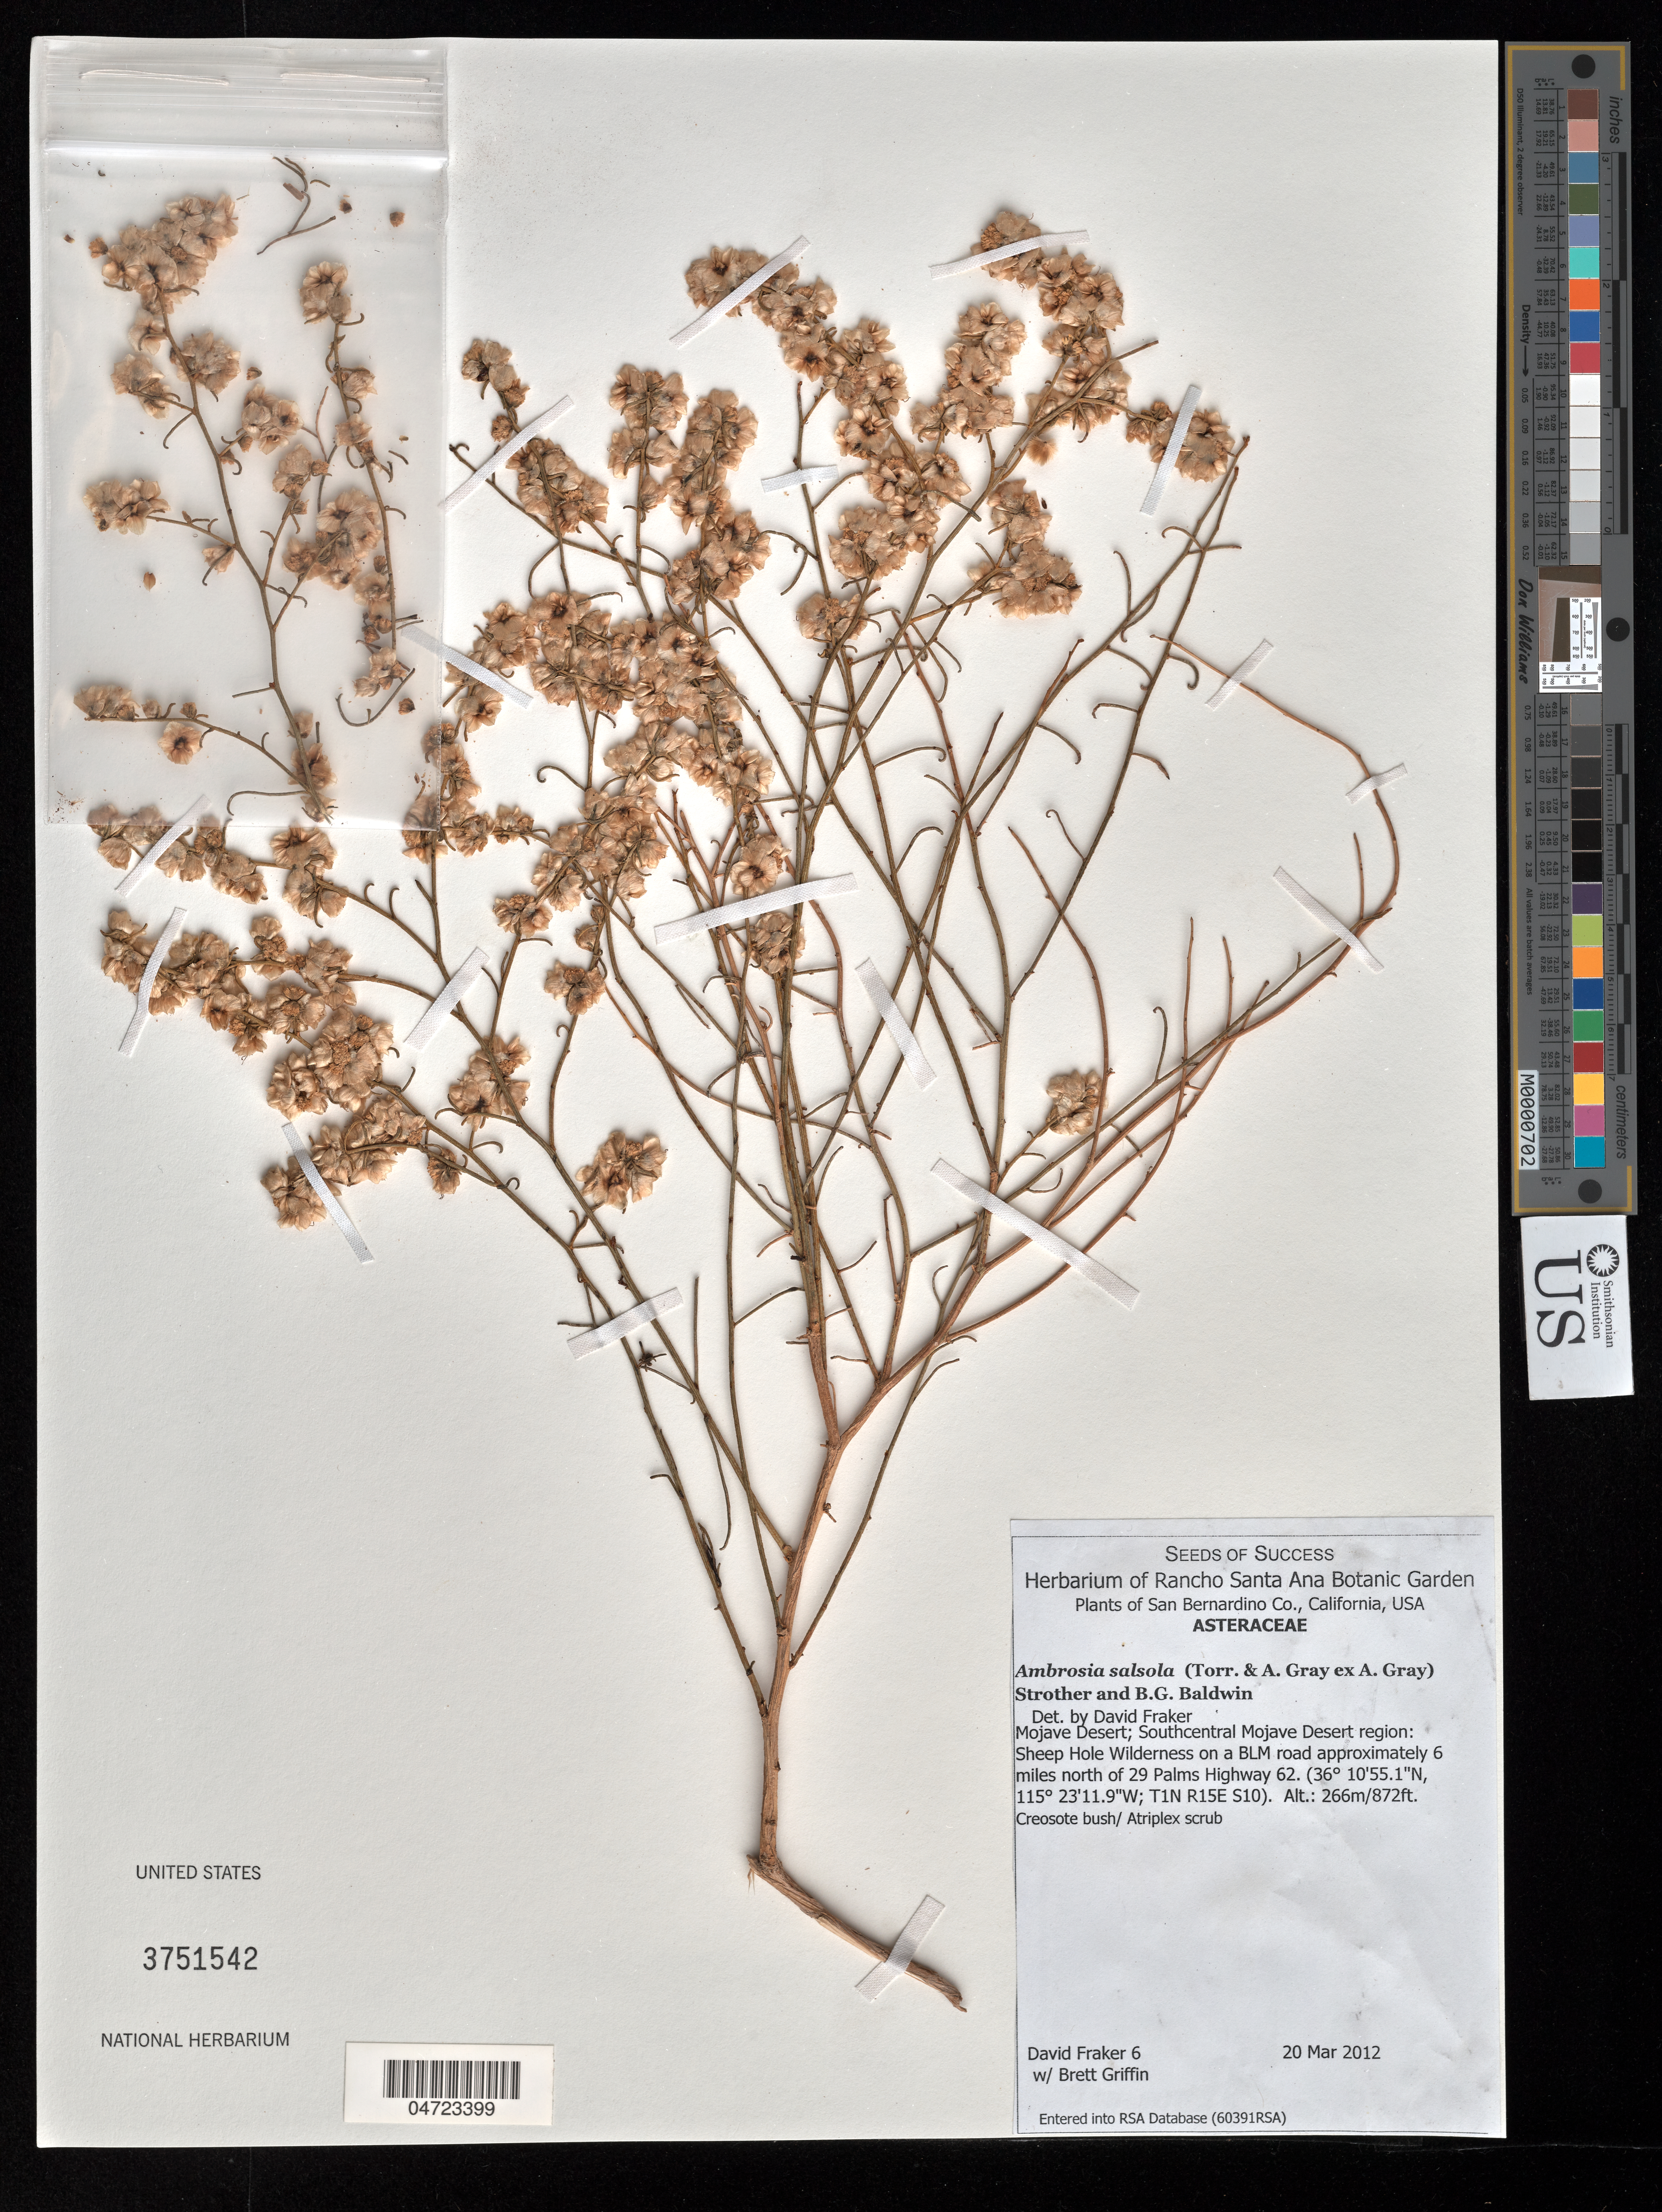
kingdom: Plantae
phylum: Tracheophyta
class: Magnoliopsida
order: Asterales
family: Asteraceae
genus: Ambrosia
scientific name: Ambrosia salsola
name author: (Torr. & A. Gray) Strother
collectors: D. Fraker & B. Griffin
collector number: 6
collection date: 2012-03-20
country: United States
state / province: California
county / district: San Bernardino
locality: San Bernardino Co. Mojave Desert; Southcentral Mojave Desert region: Sheep Hole Wilderness on a BLM road approximately 6 miles north of 29 Palms Highway 62. (T1N R15E S10).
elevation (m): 266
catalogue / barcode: US 3751542